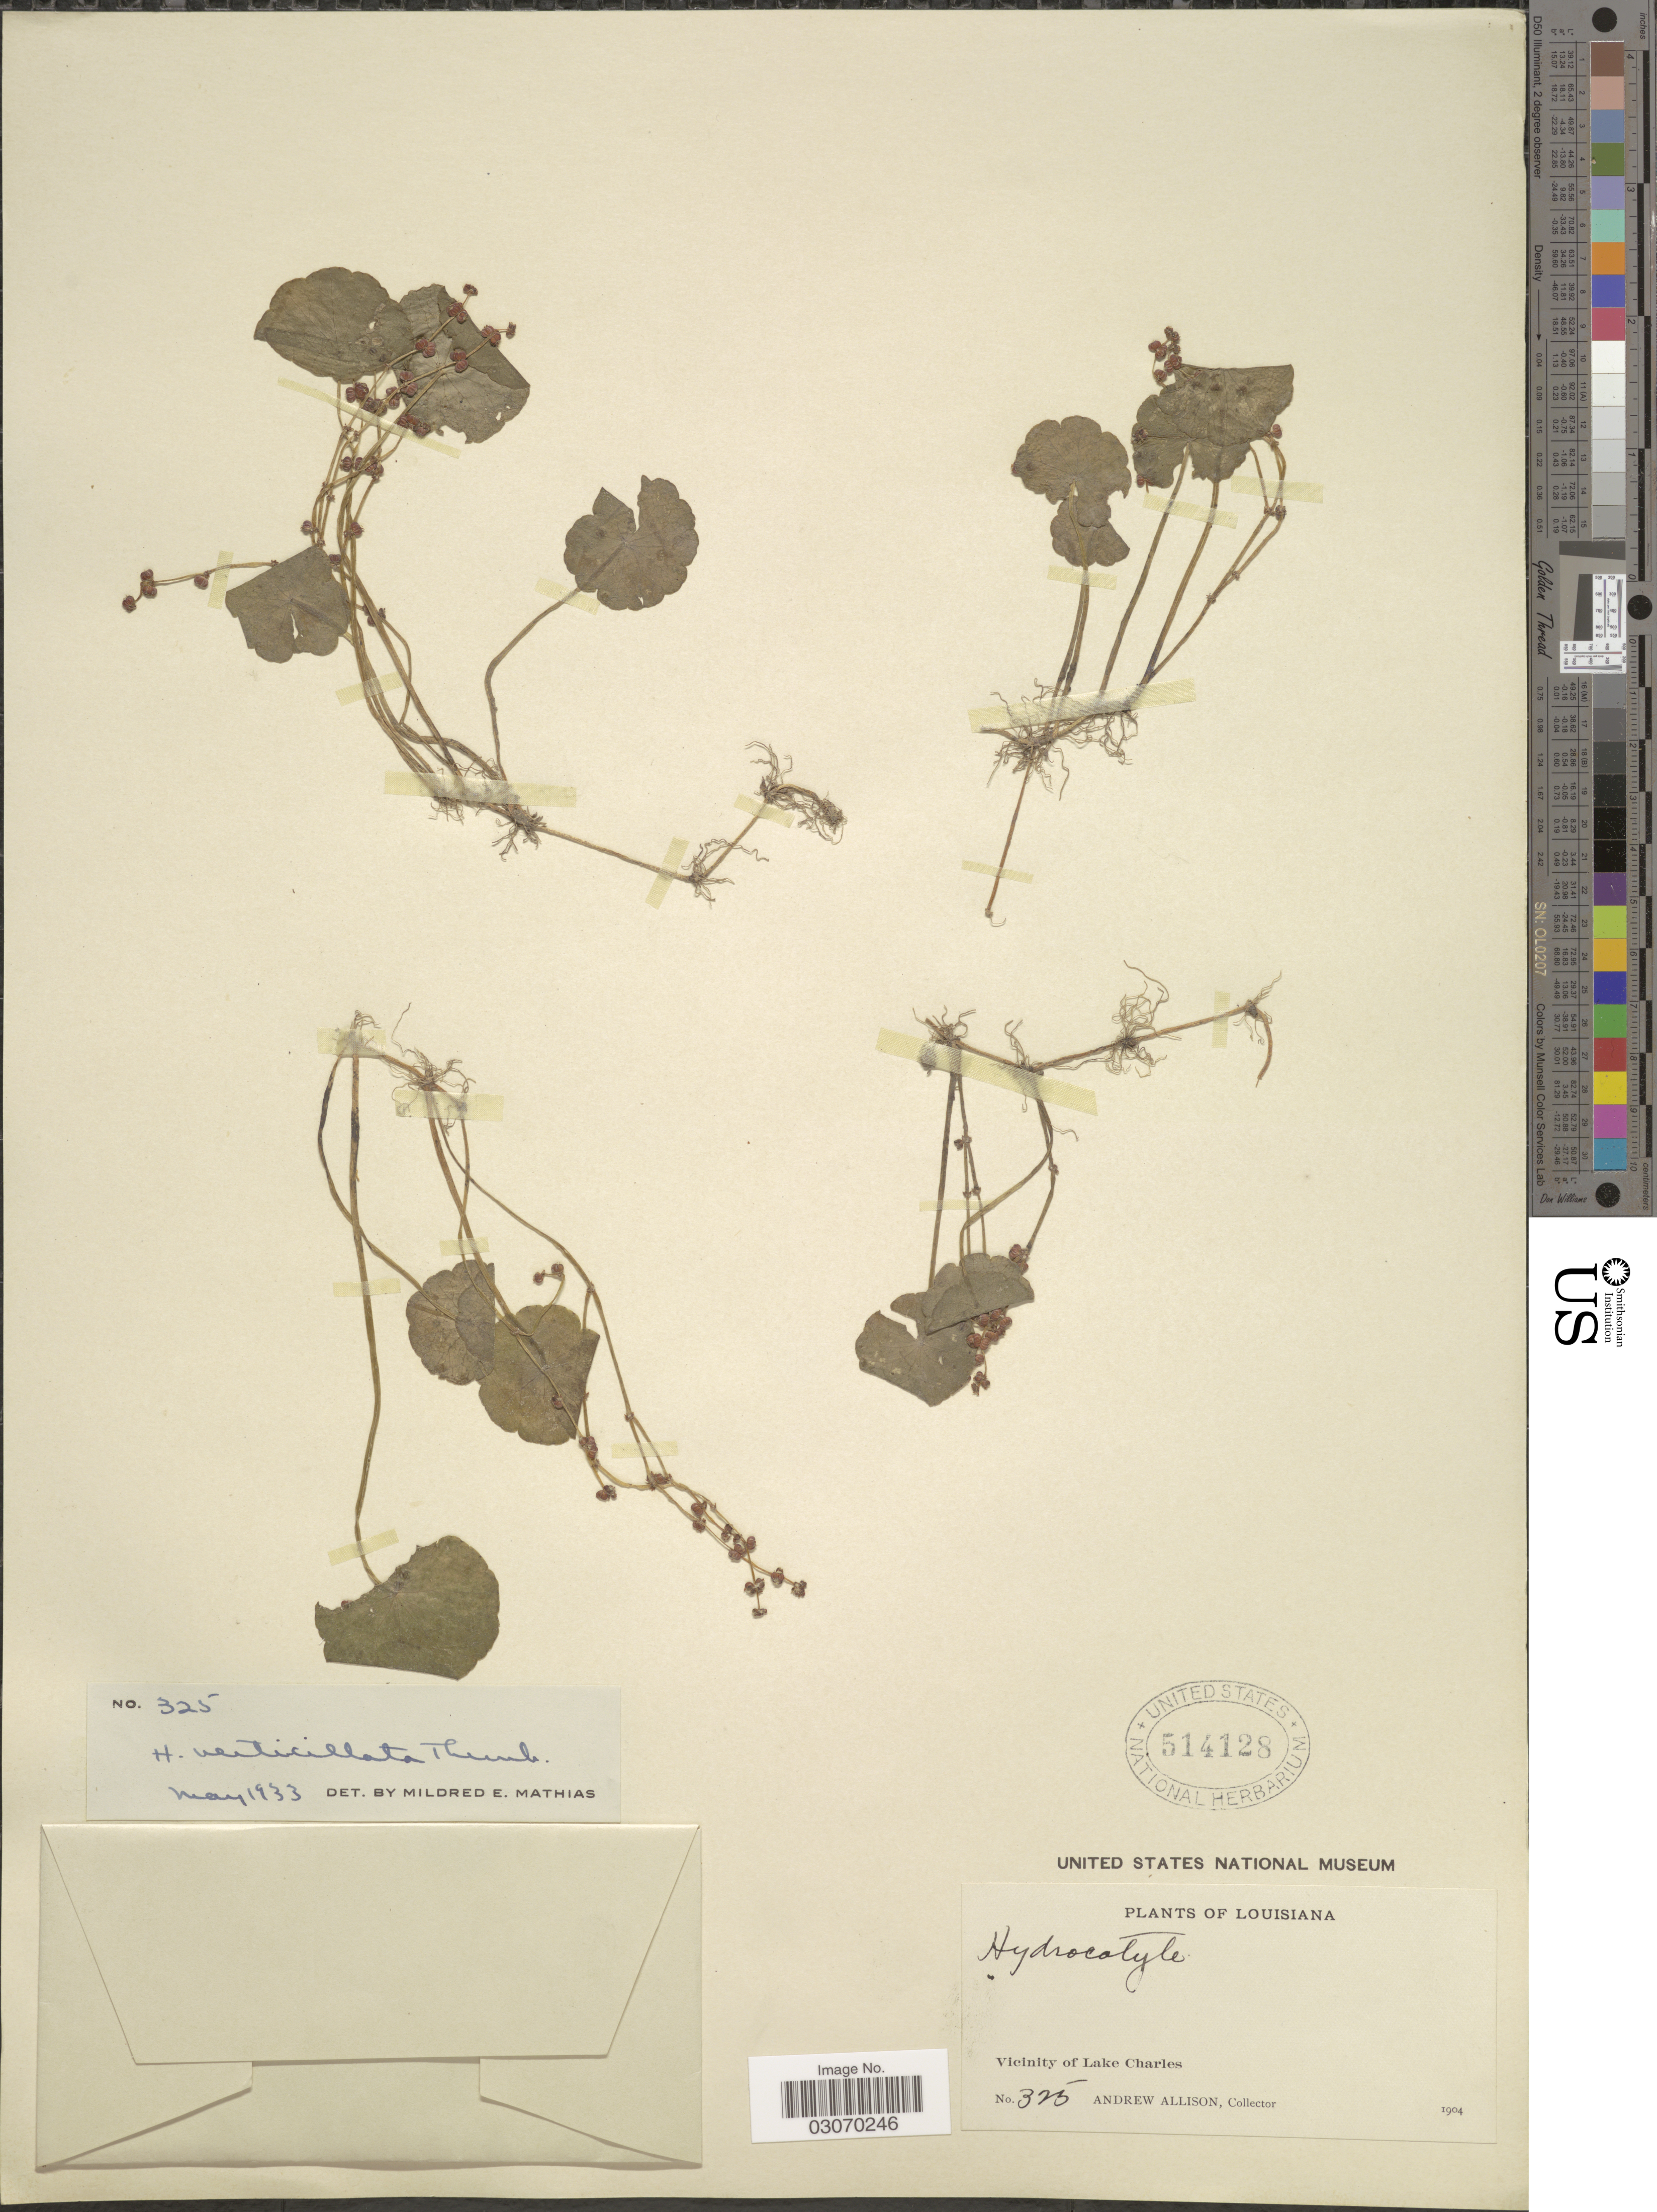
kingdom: Plantae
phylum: Tracheophyta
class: Magnoliopsida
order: Apiales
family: Araliaceae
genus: Hydrocotyle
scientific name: Hydrocotyle verticillata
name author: Thunb.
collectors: A. Allison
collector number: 325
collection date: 1904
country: United States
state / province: Louisiana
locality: Vicinity of Lake Charles.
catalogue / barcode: US 514128